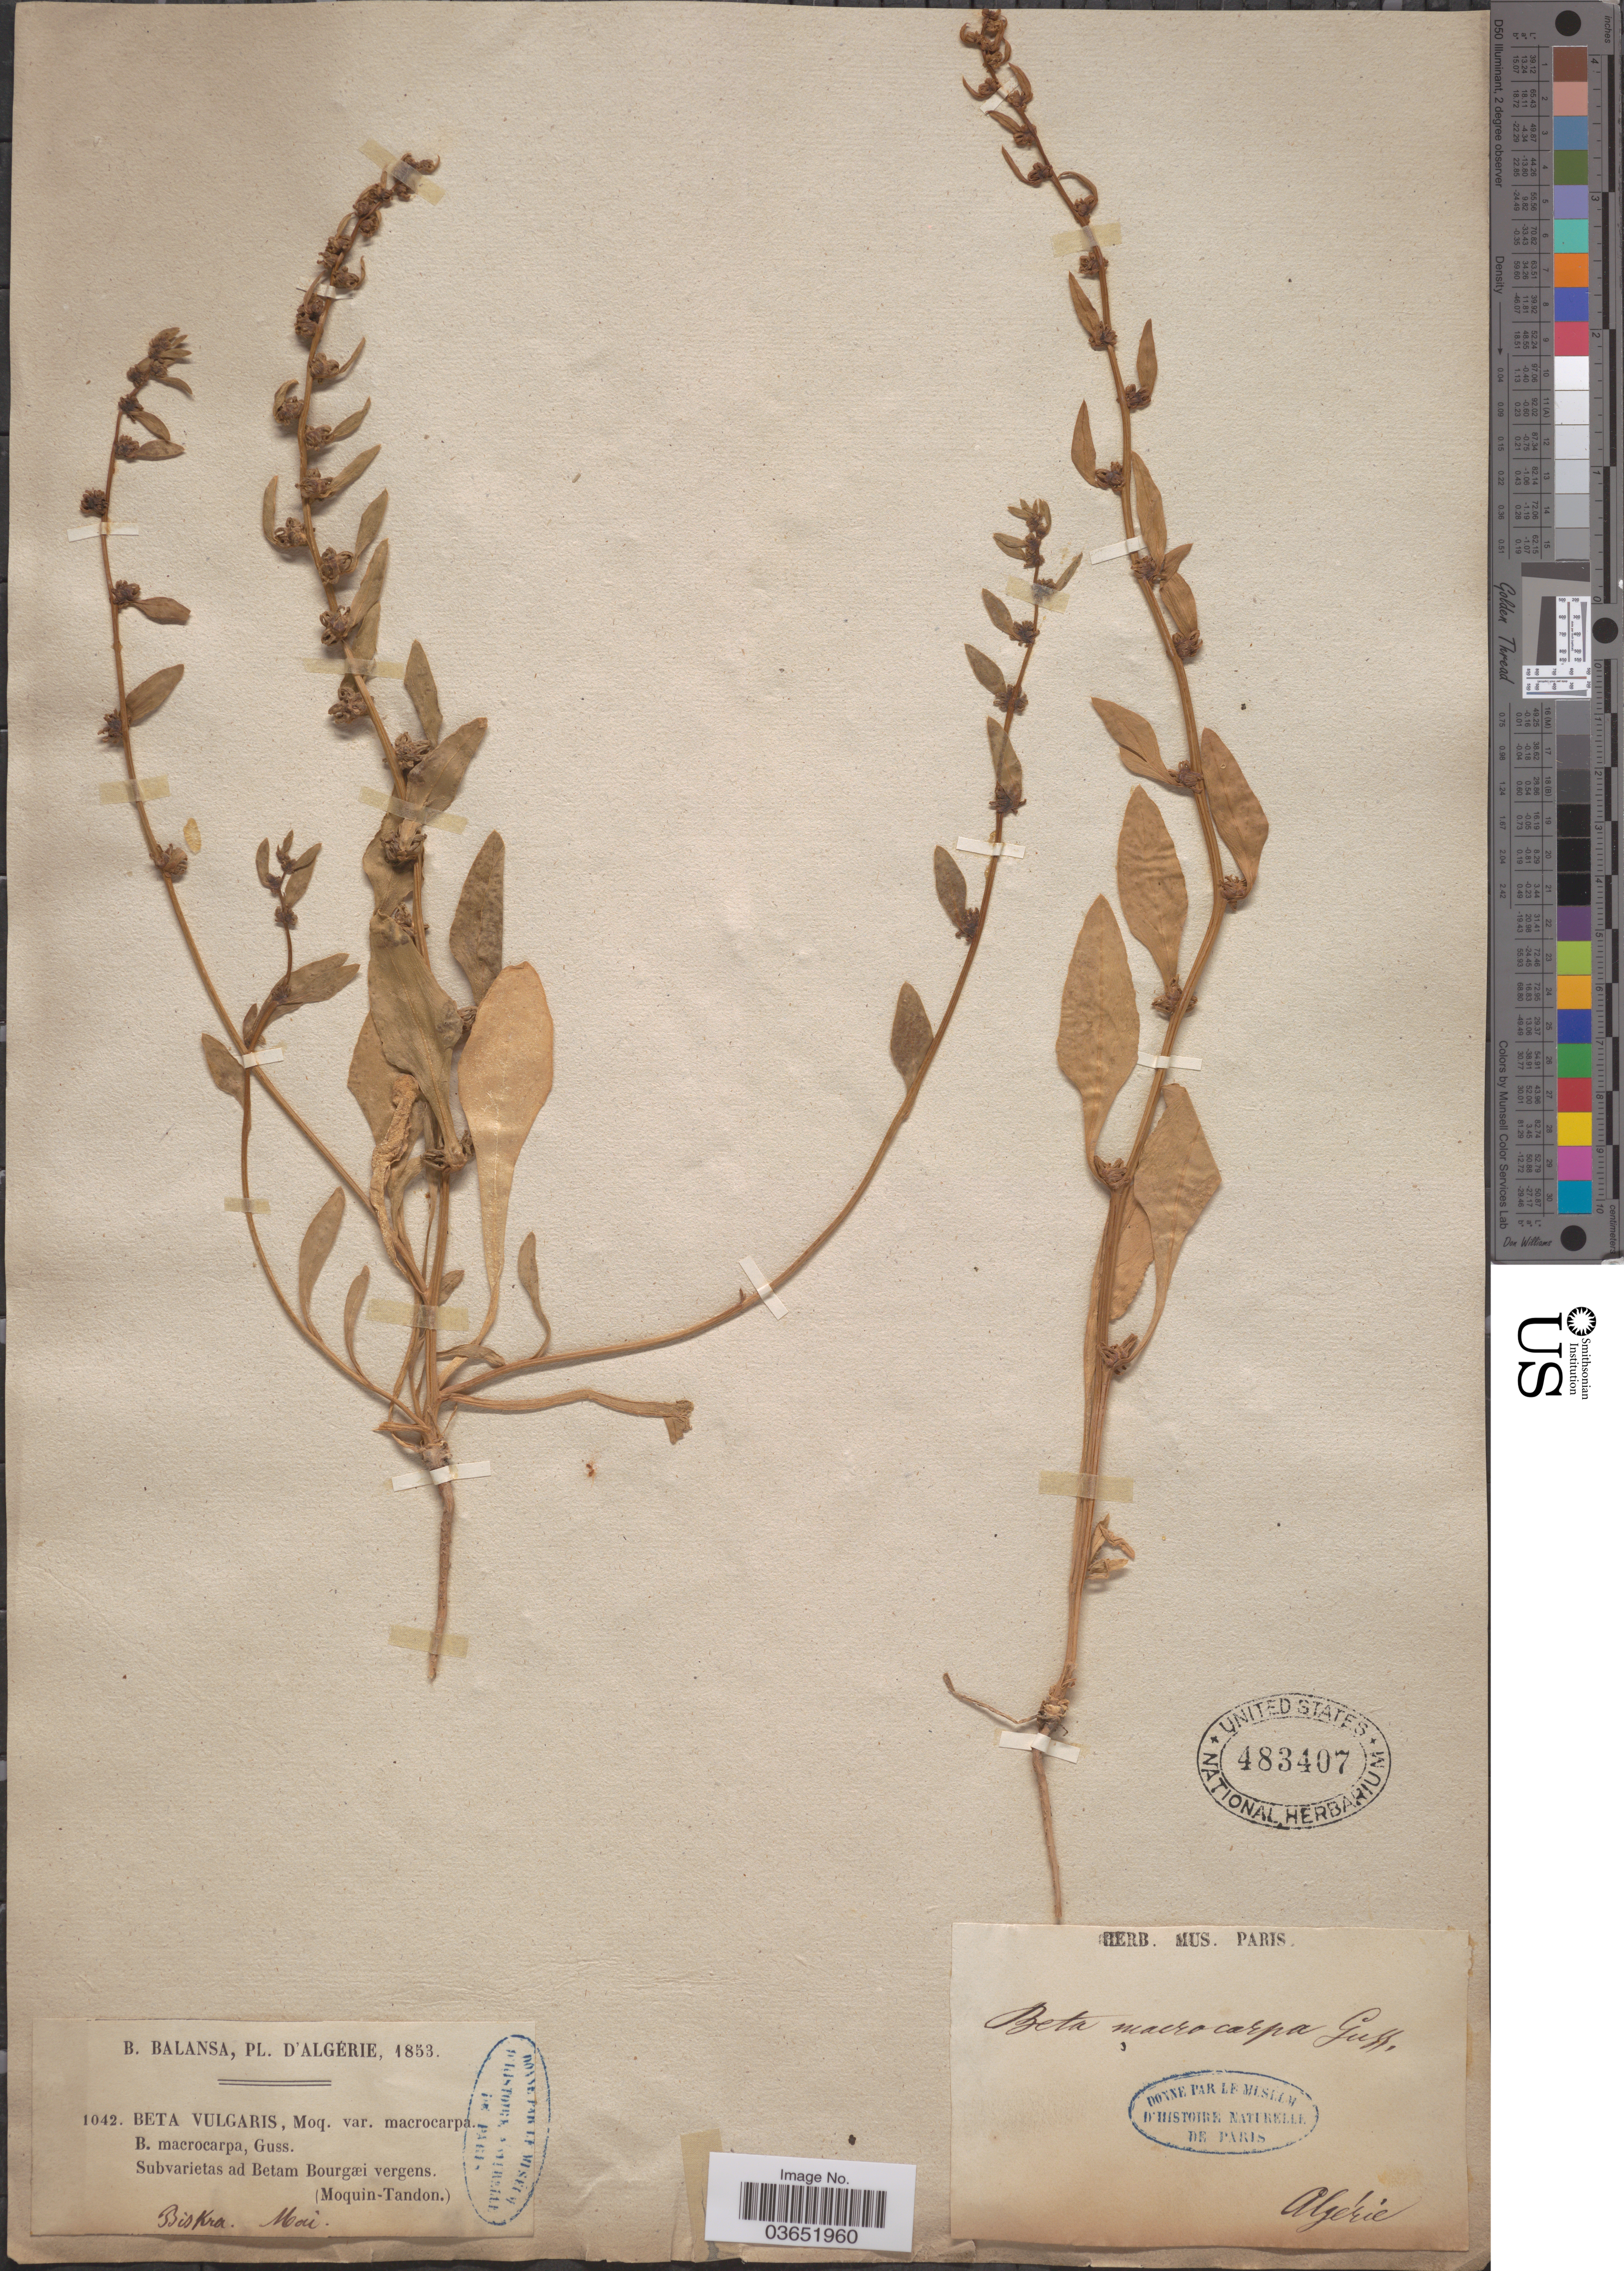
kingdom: Plantae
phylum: Tracheophyta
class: Magnoliopsida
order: Caryophyllales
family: Amaranthaceae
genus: Beta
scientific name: Beta macrocarpa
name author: Gussone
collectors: Moquin-Tandon & B. Balansa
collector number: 1042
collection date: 1853-05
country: Algeria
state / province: Biskra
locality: Subarietas ad Betam Bourgæi vergens.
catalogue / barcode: US 483407